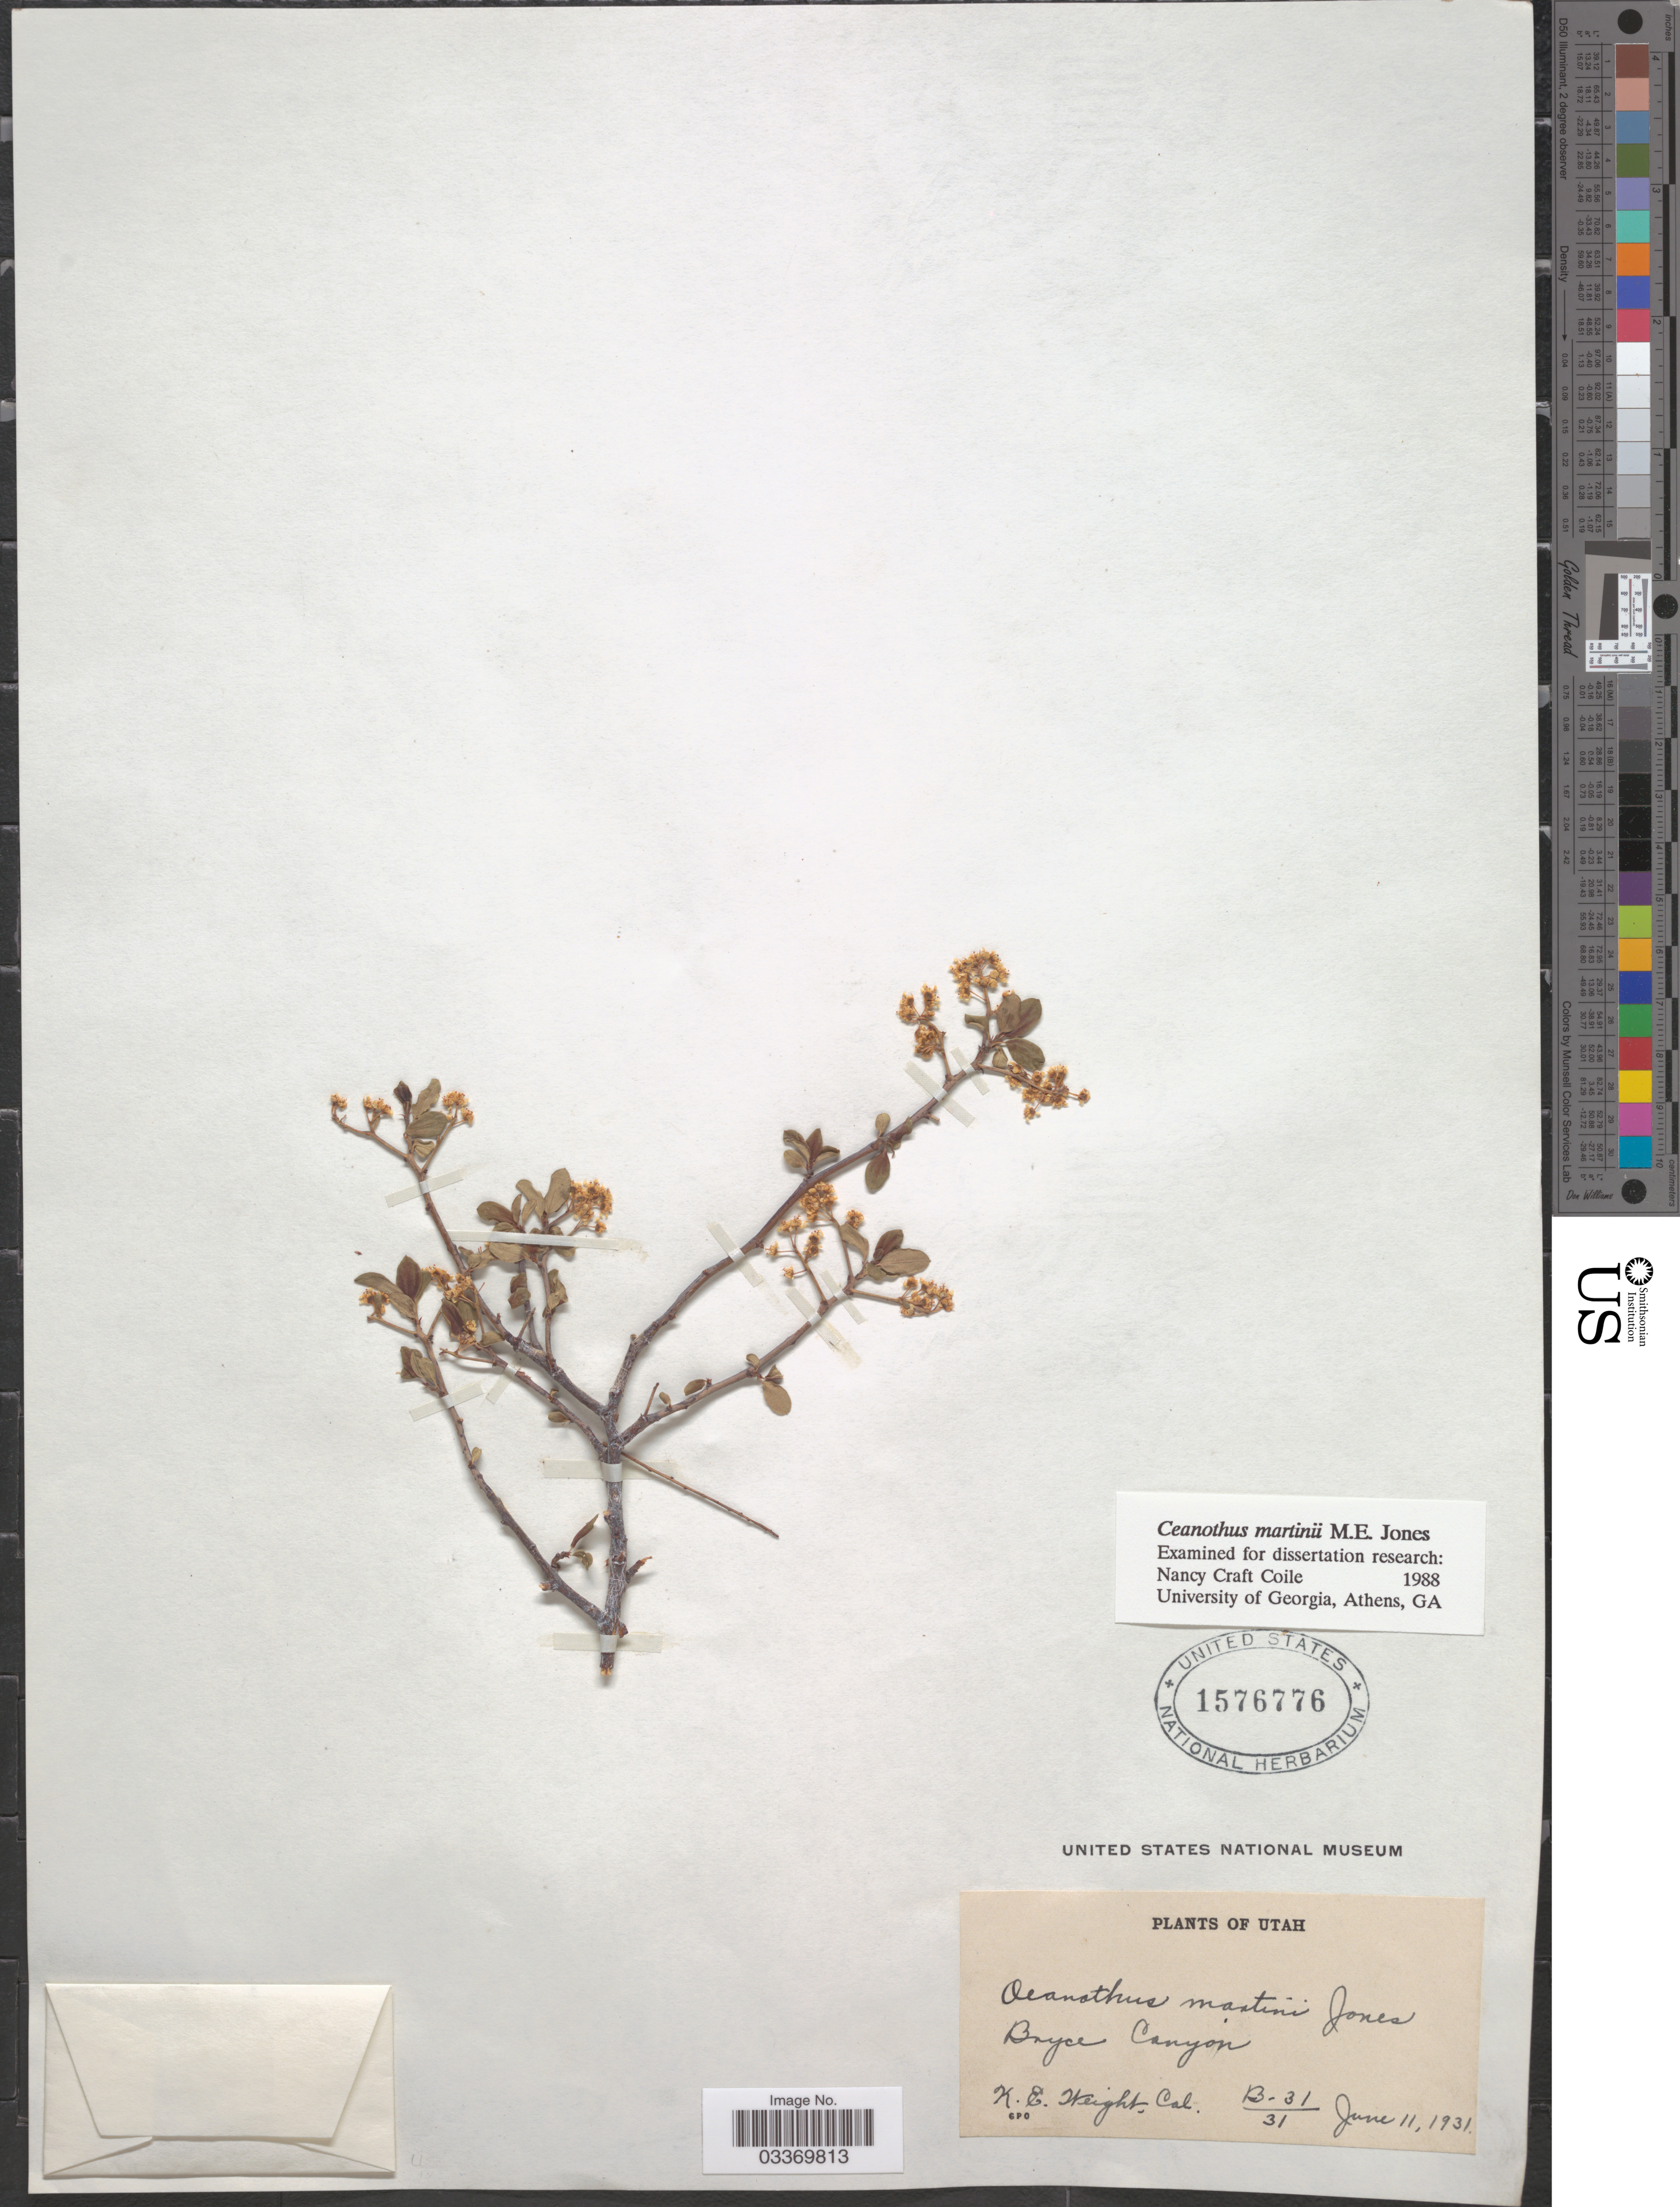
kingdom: Plantae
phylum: Tracheophyta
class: Magnoliopsida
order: Rosales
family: Rhamnaceae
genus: Ceanothus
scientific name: Ceanothus martini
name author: M.E. Jones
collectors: K. Weight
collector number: B-31/31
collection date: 1931-06-11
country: United States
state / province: Utah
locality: Bryce Canyon.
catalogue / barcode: US 1576776